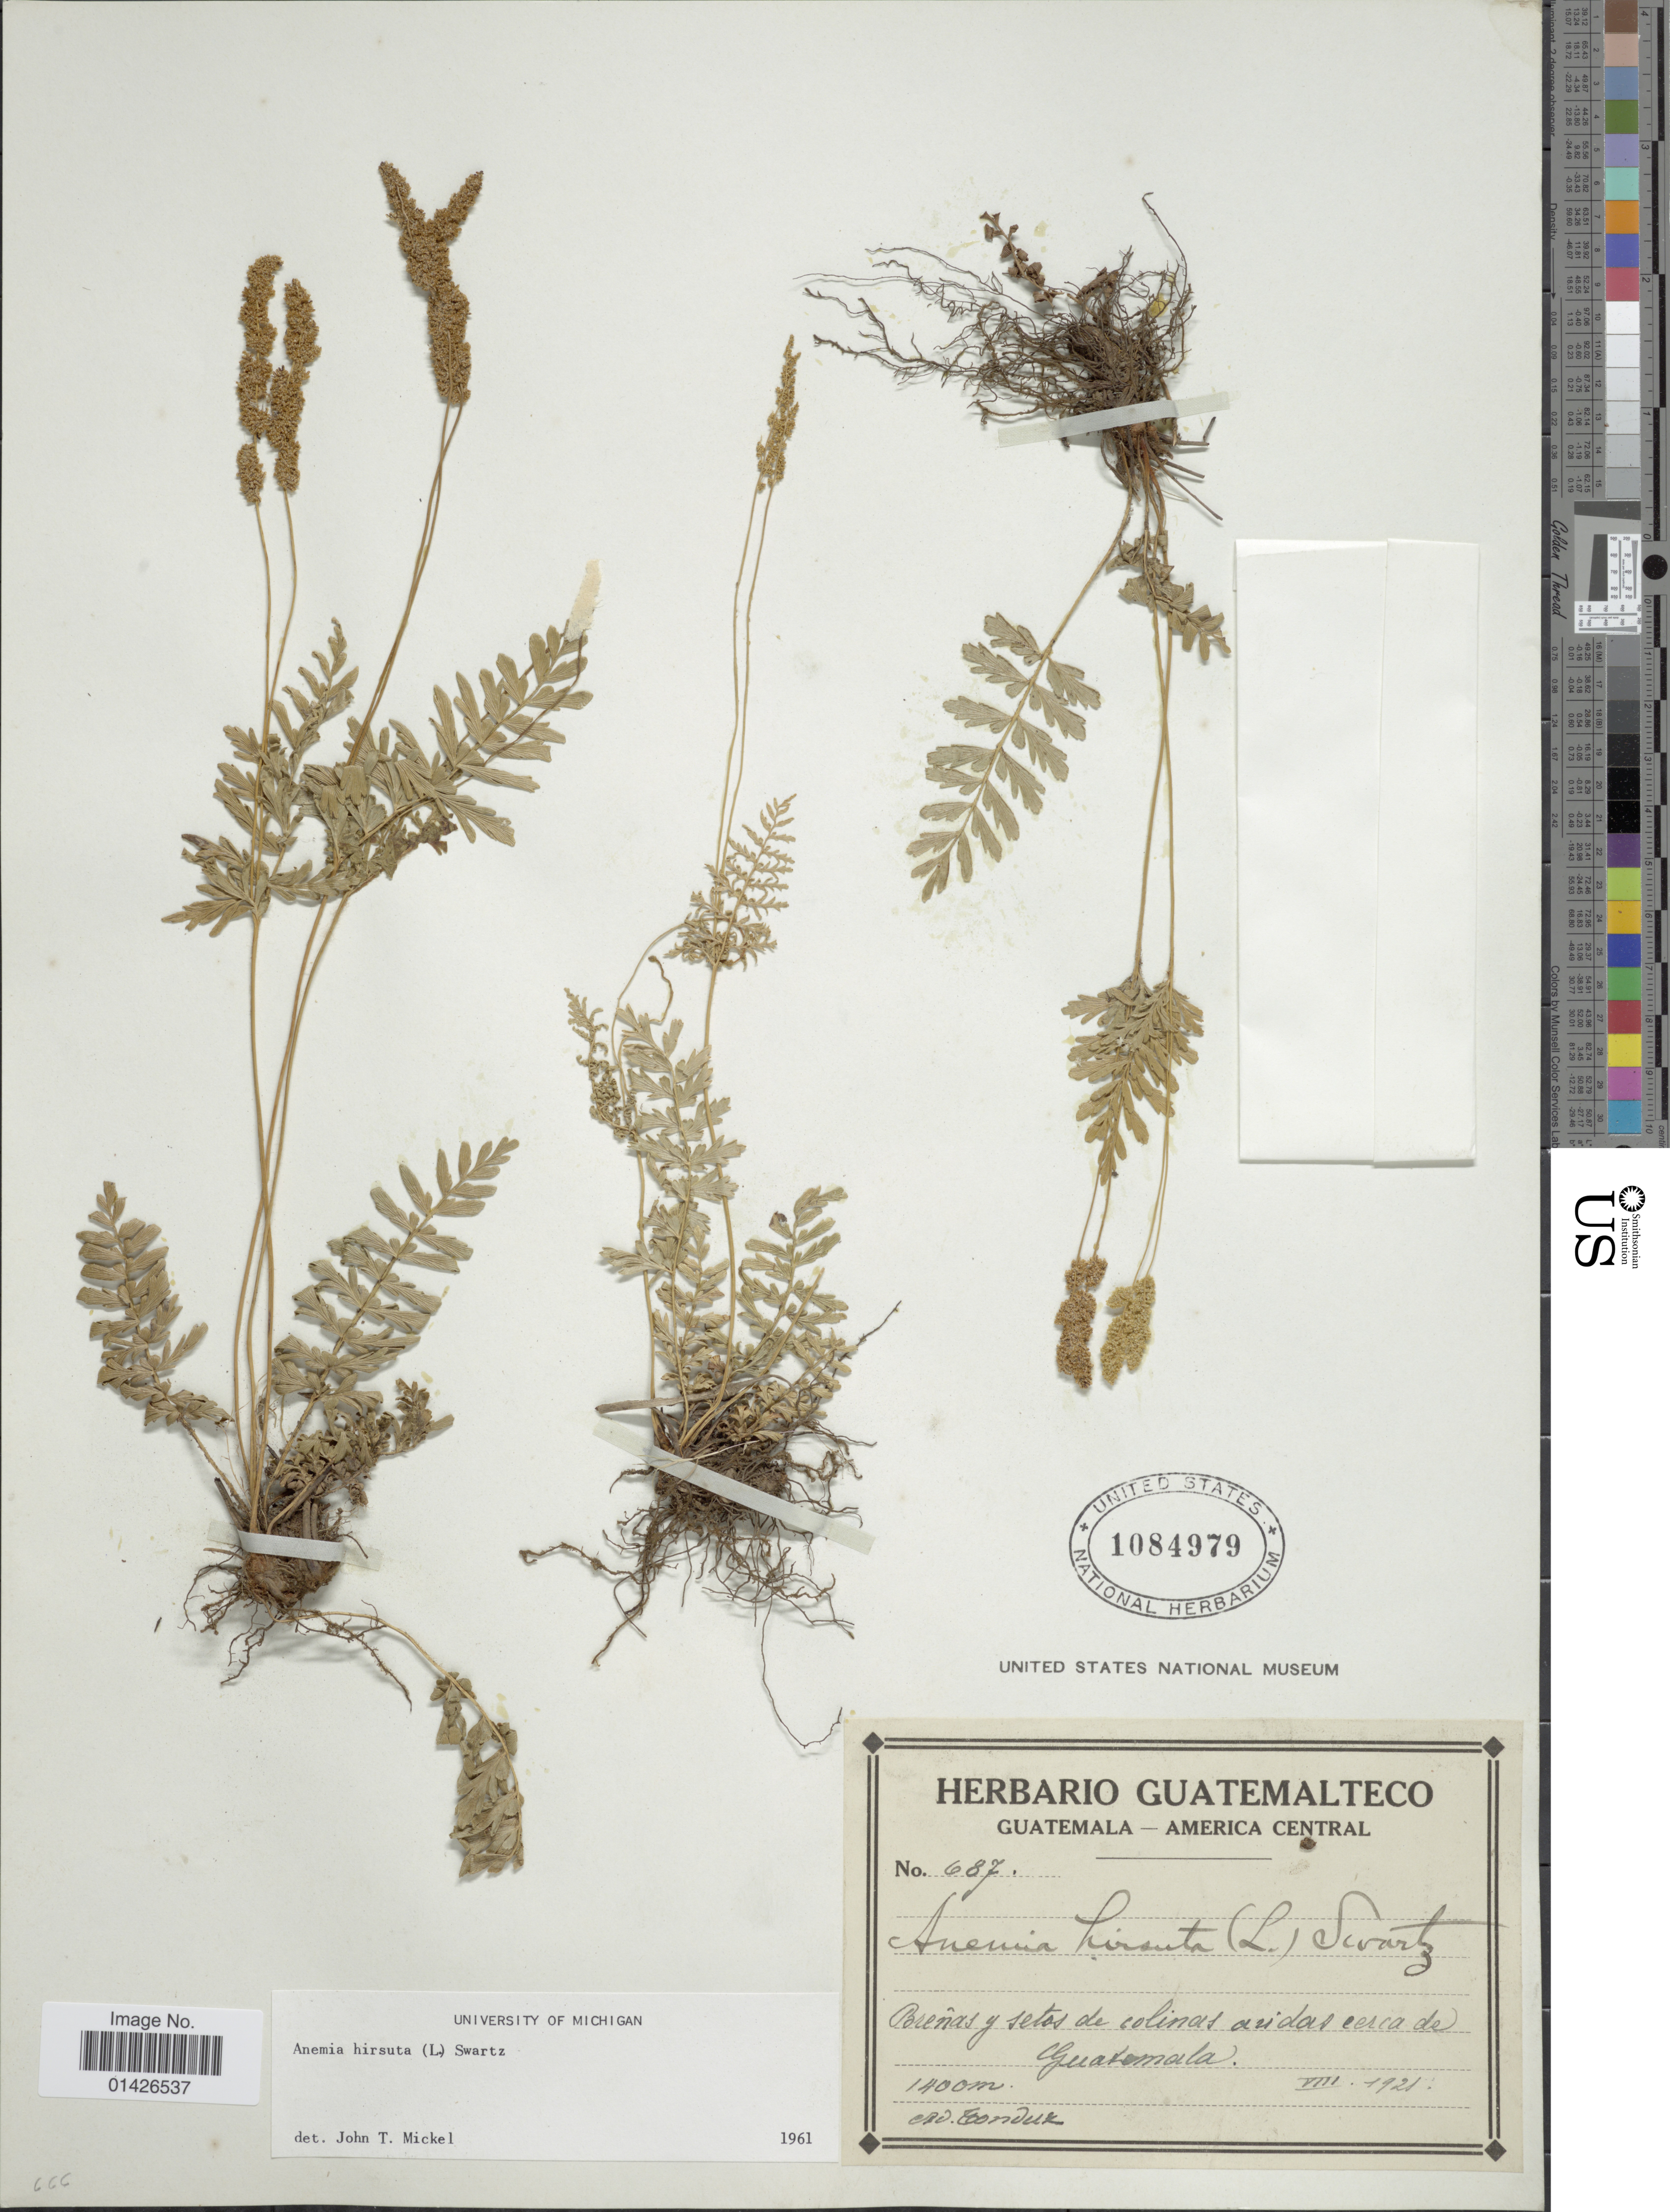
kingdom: Plantae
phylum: Tracheophyta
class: Polypodiopsida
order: Schizaeales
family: Anemiaceae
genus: Anemia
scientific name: Anemia hirsuta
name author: (L.) Sw.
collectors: A. Tonduz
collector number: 687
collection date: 1921-08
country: Guatemala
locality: Breñas setos de colinas aridas cerca de Guatemala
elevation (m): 1400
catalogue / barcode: US 1084979